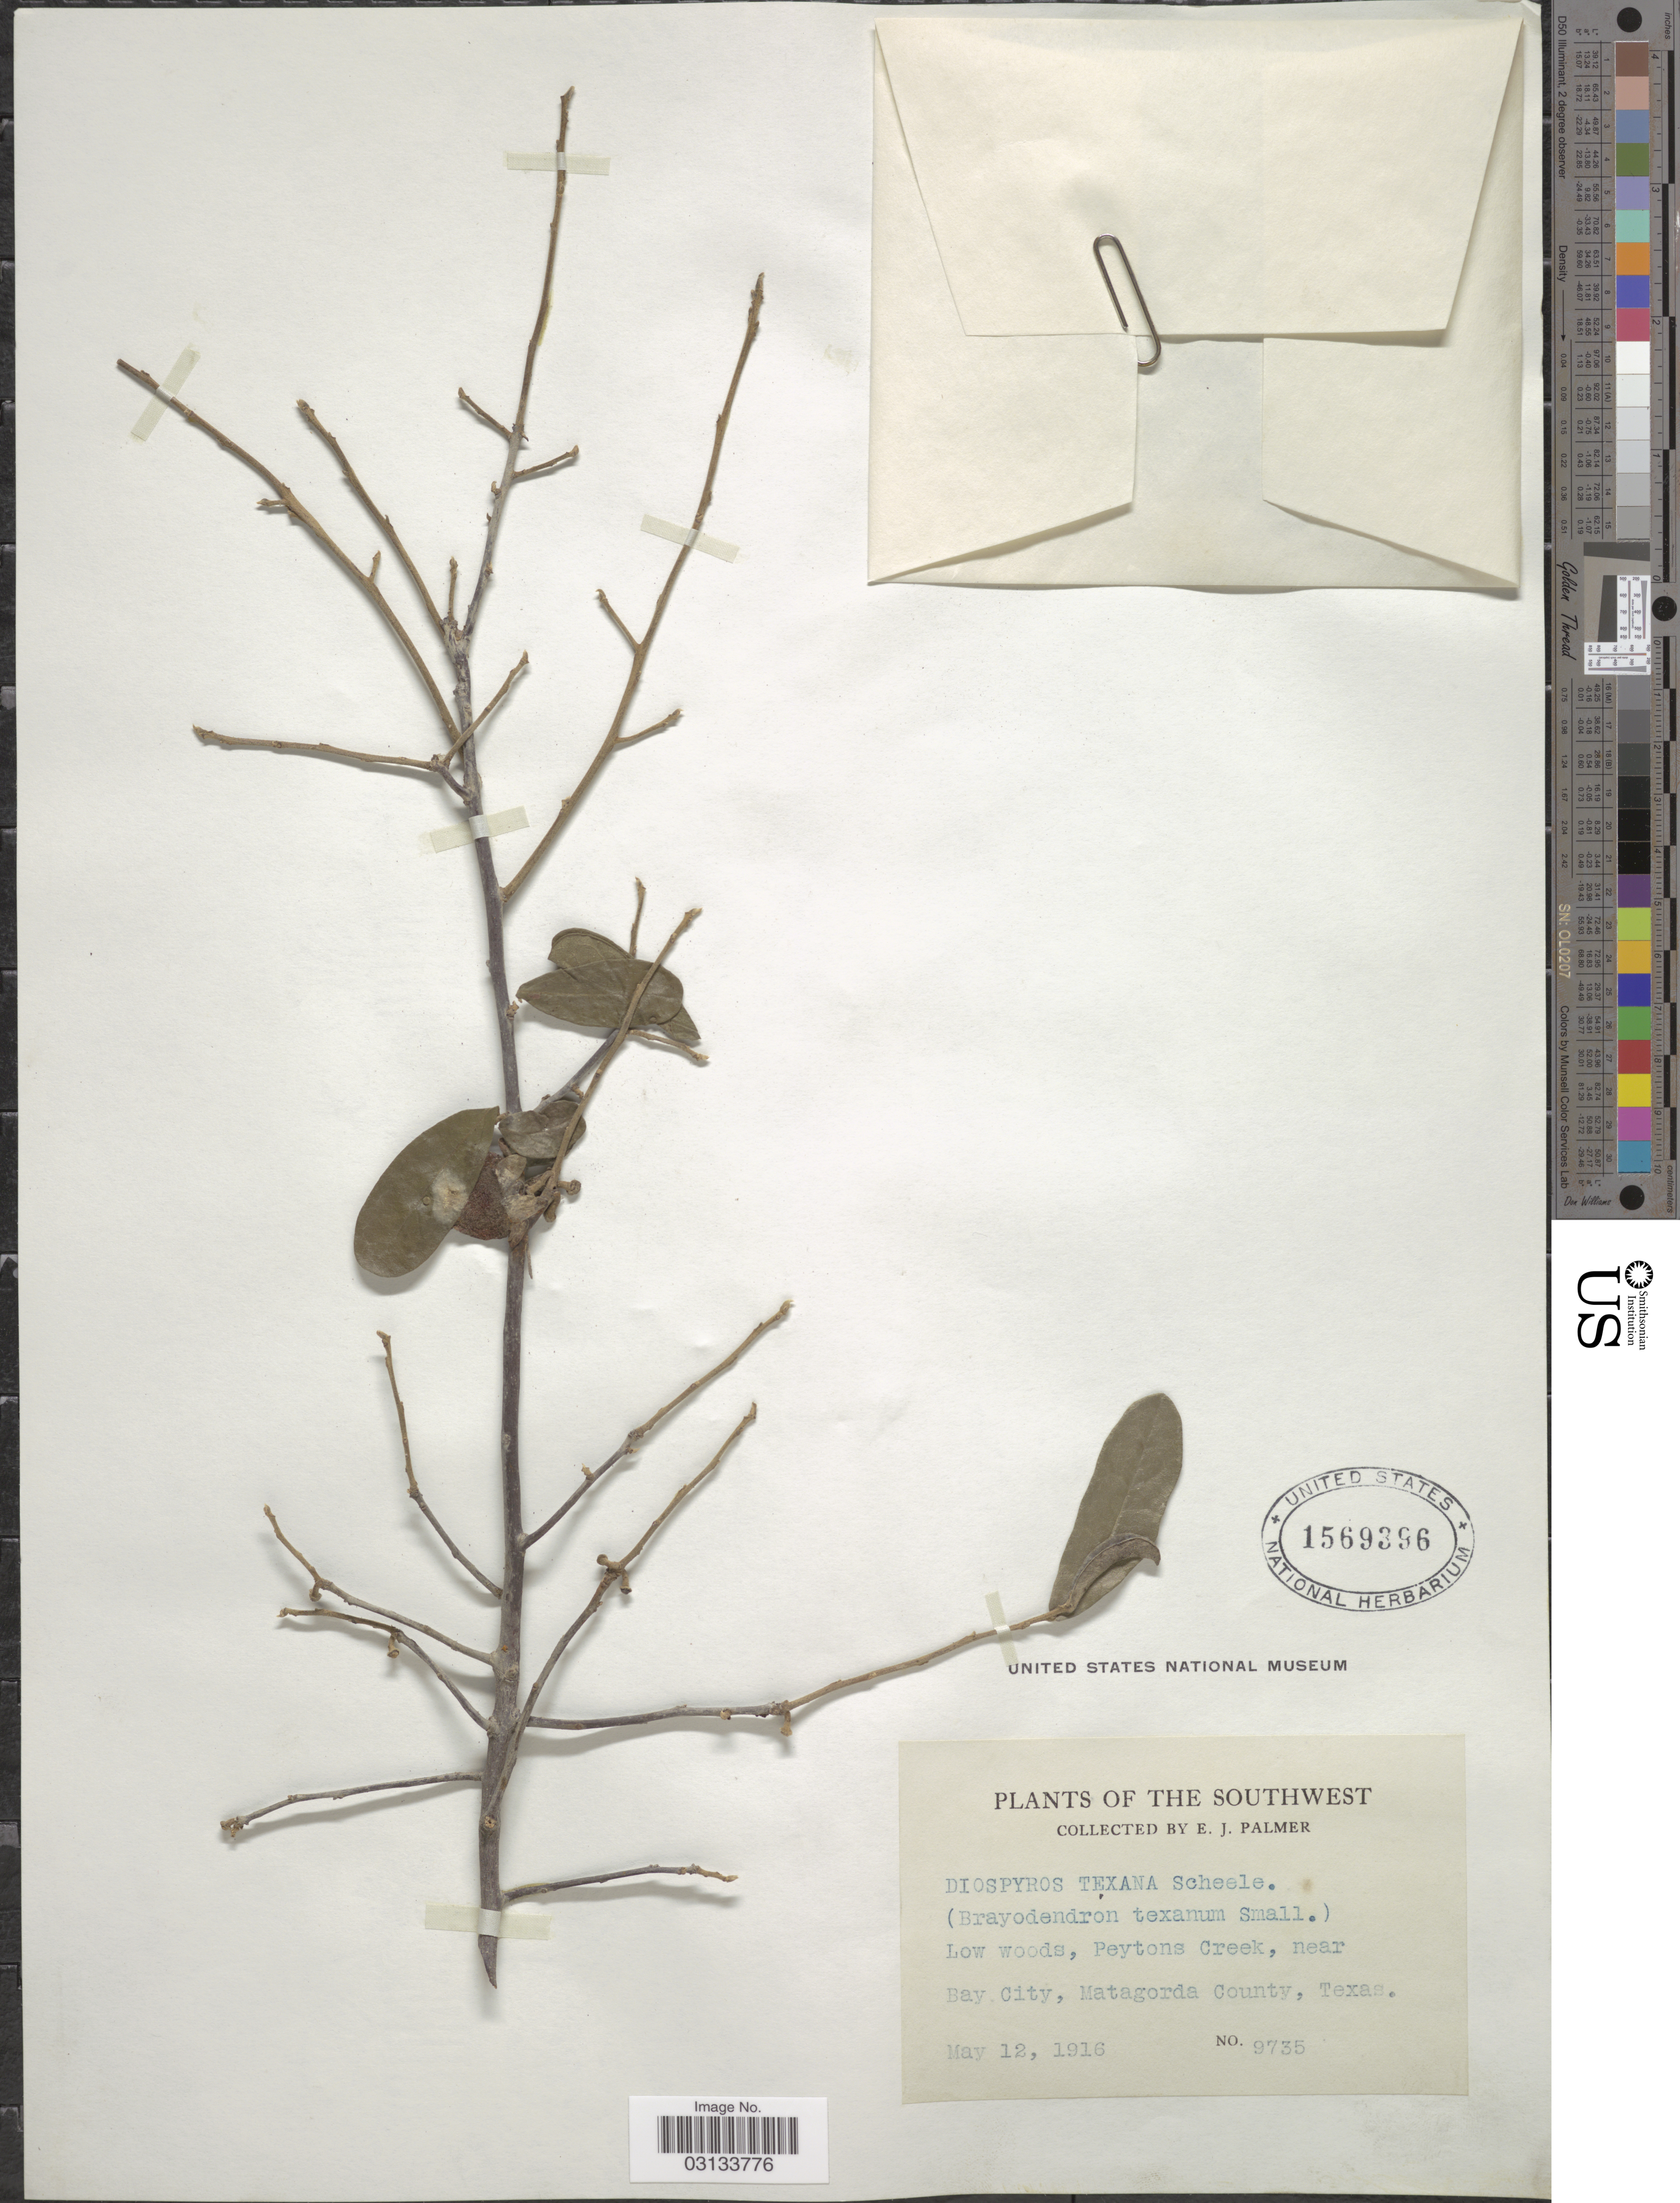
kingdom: Plantae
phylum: Tracheophyta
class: Magnoliopsida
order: Ericales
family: Ebenaceae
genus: Diospyros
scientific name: Diospyros texana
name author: Scheele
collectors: E. J. Palmer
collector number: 9735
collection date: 1916-05-12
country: United States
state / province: Texas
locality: Southwest. Low woods, Peytons Creek, near Bay City, Matagorda County.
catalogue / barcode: US 1569396